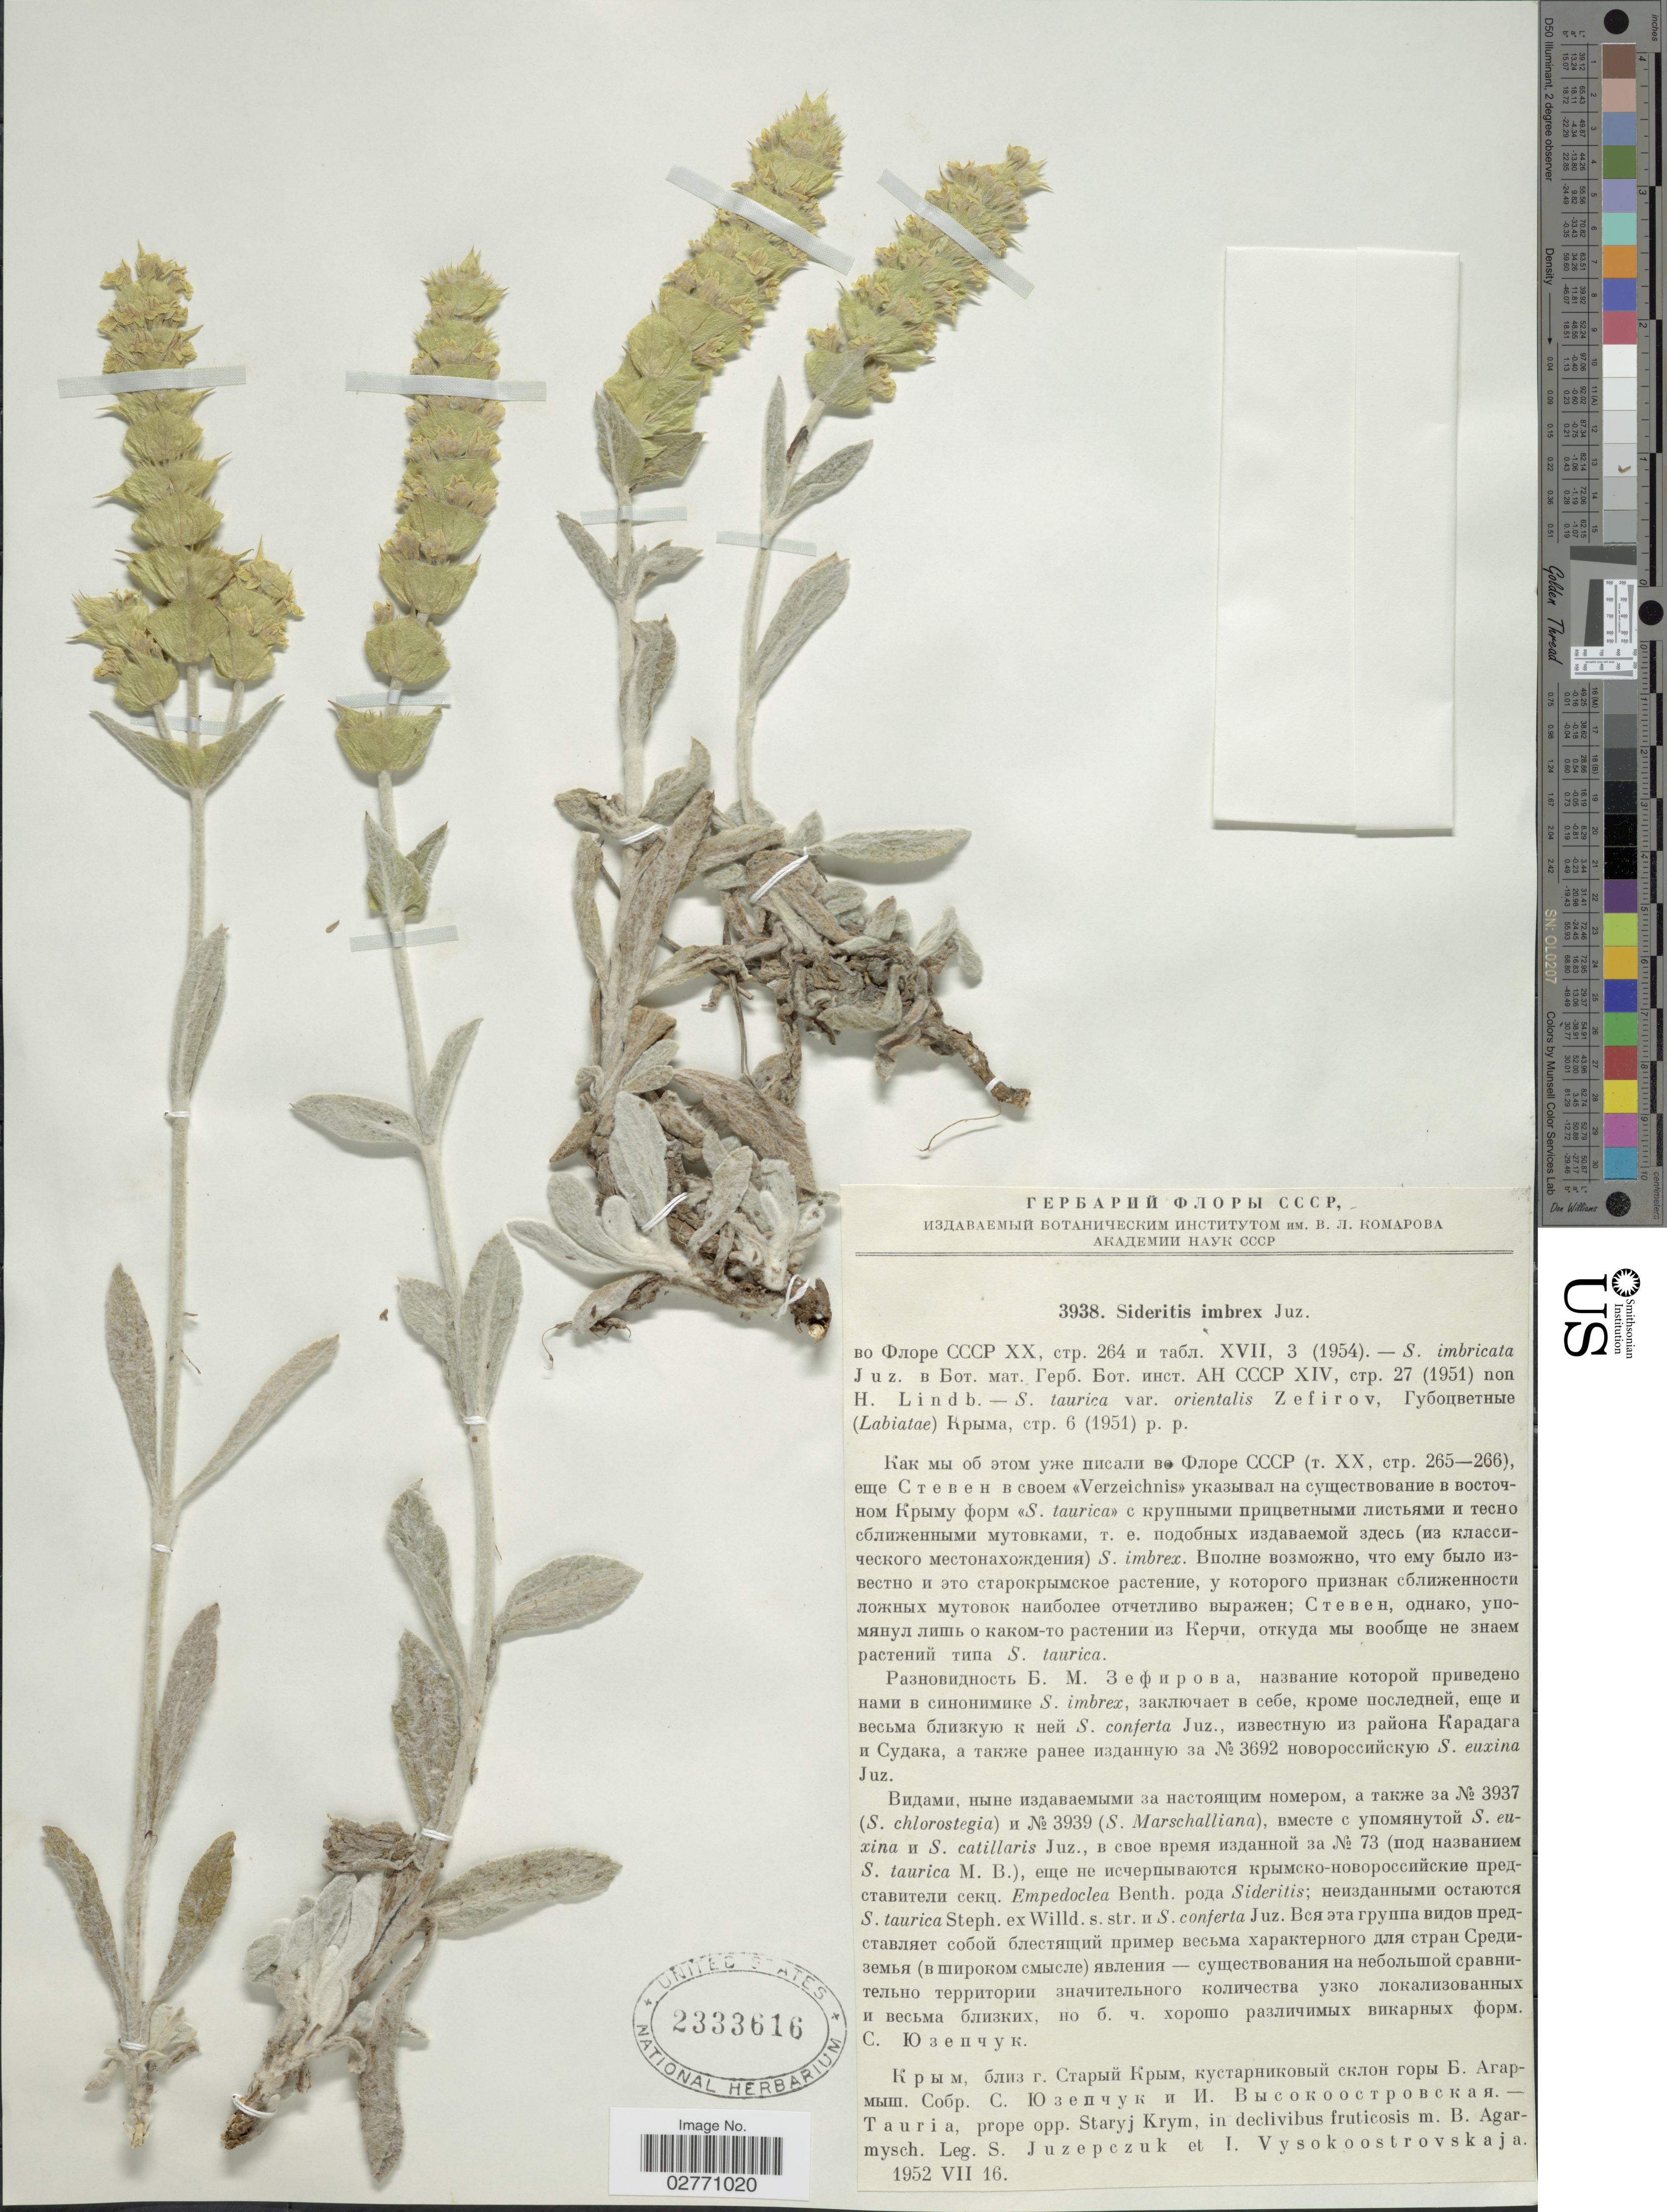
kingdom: Plantae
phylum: Tracheophyta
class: Magnoliopsida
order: Lamiales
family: Lamiaceae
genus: Sideritis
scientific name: Sideritis imbrex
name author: Juz.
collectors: S. V. Juzepczuk & I. Vysokoostrovskaja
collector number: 3938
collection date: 1952-07-16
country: Russian Federation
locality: Tauria, prope opp. Staryj Krym, in declivibus fruticosis m. B. Agarmysch.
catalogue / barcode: US 2333616